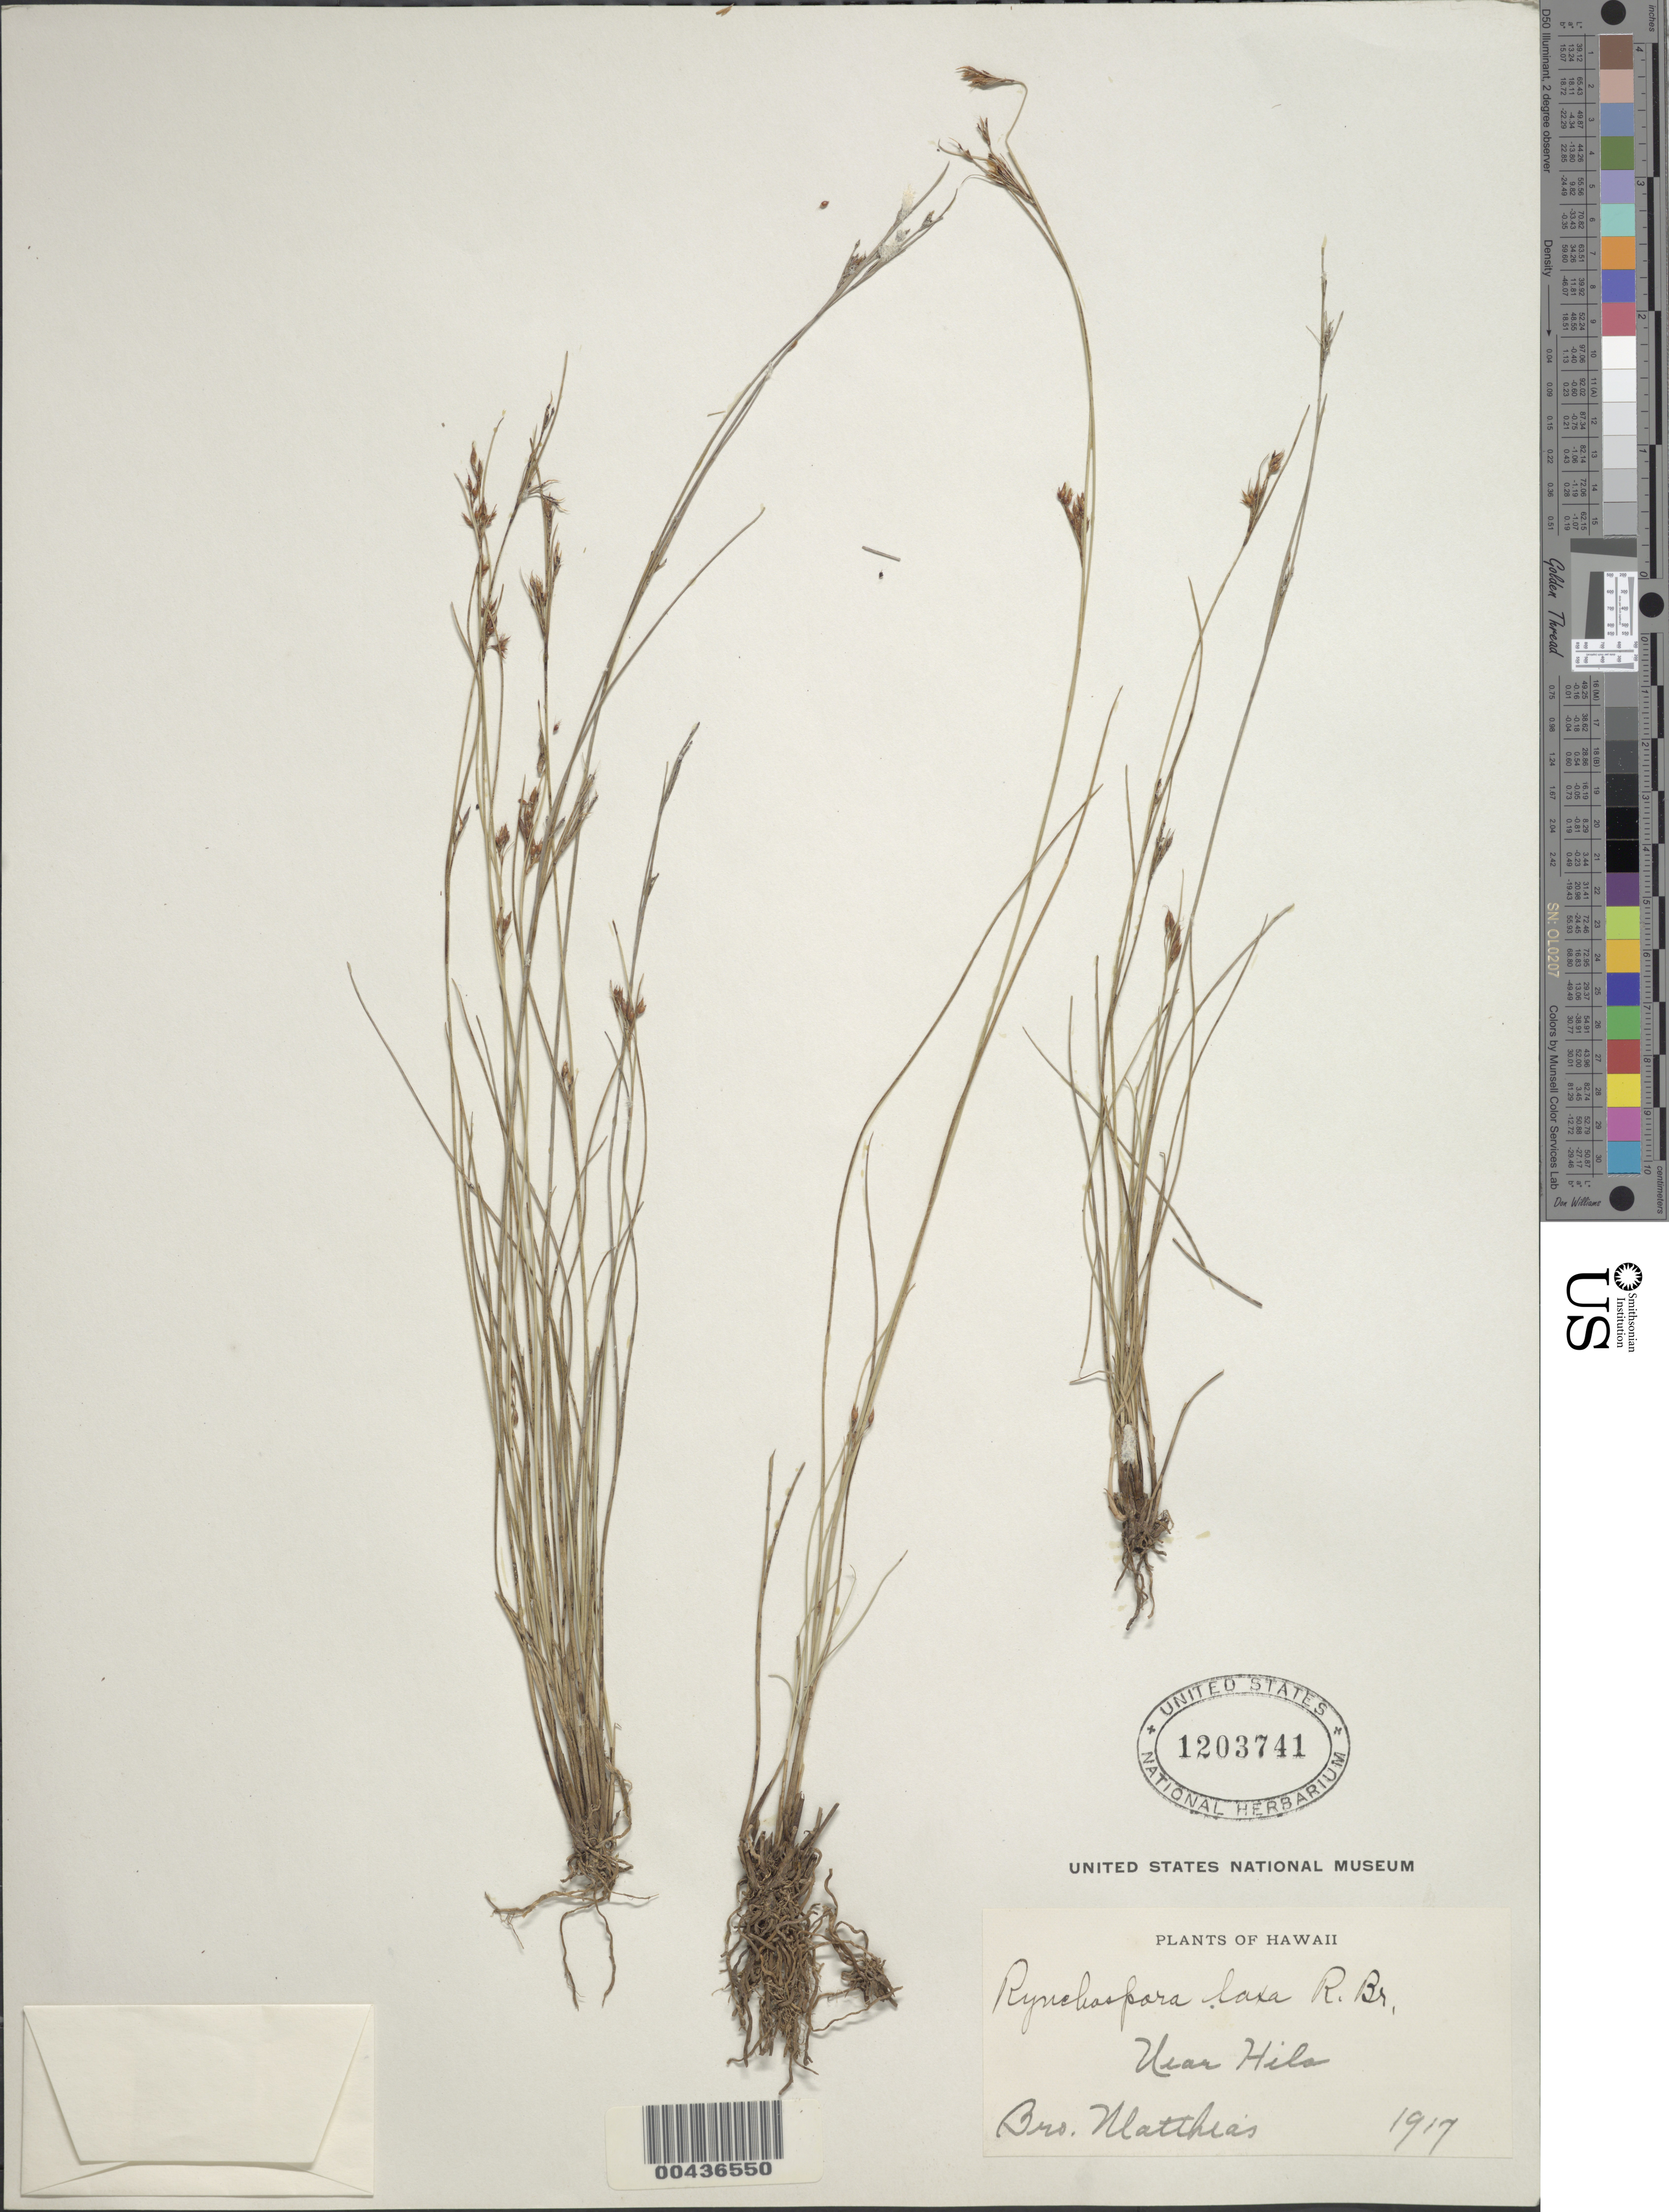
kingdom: Plantae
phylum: Tracheophyta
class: Liliopsida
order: Poales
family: Cyperaceae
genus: Rhynchospora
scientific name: Rhynchospora rugosa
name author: (Vahl) Gale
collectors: B. Matthias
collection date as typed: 1917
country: United States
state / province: Hawaii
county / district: Hawaii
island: Hawaii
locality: near Hilo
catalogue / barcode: US 1203741